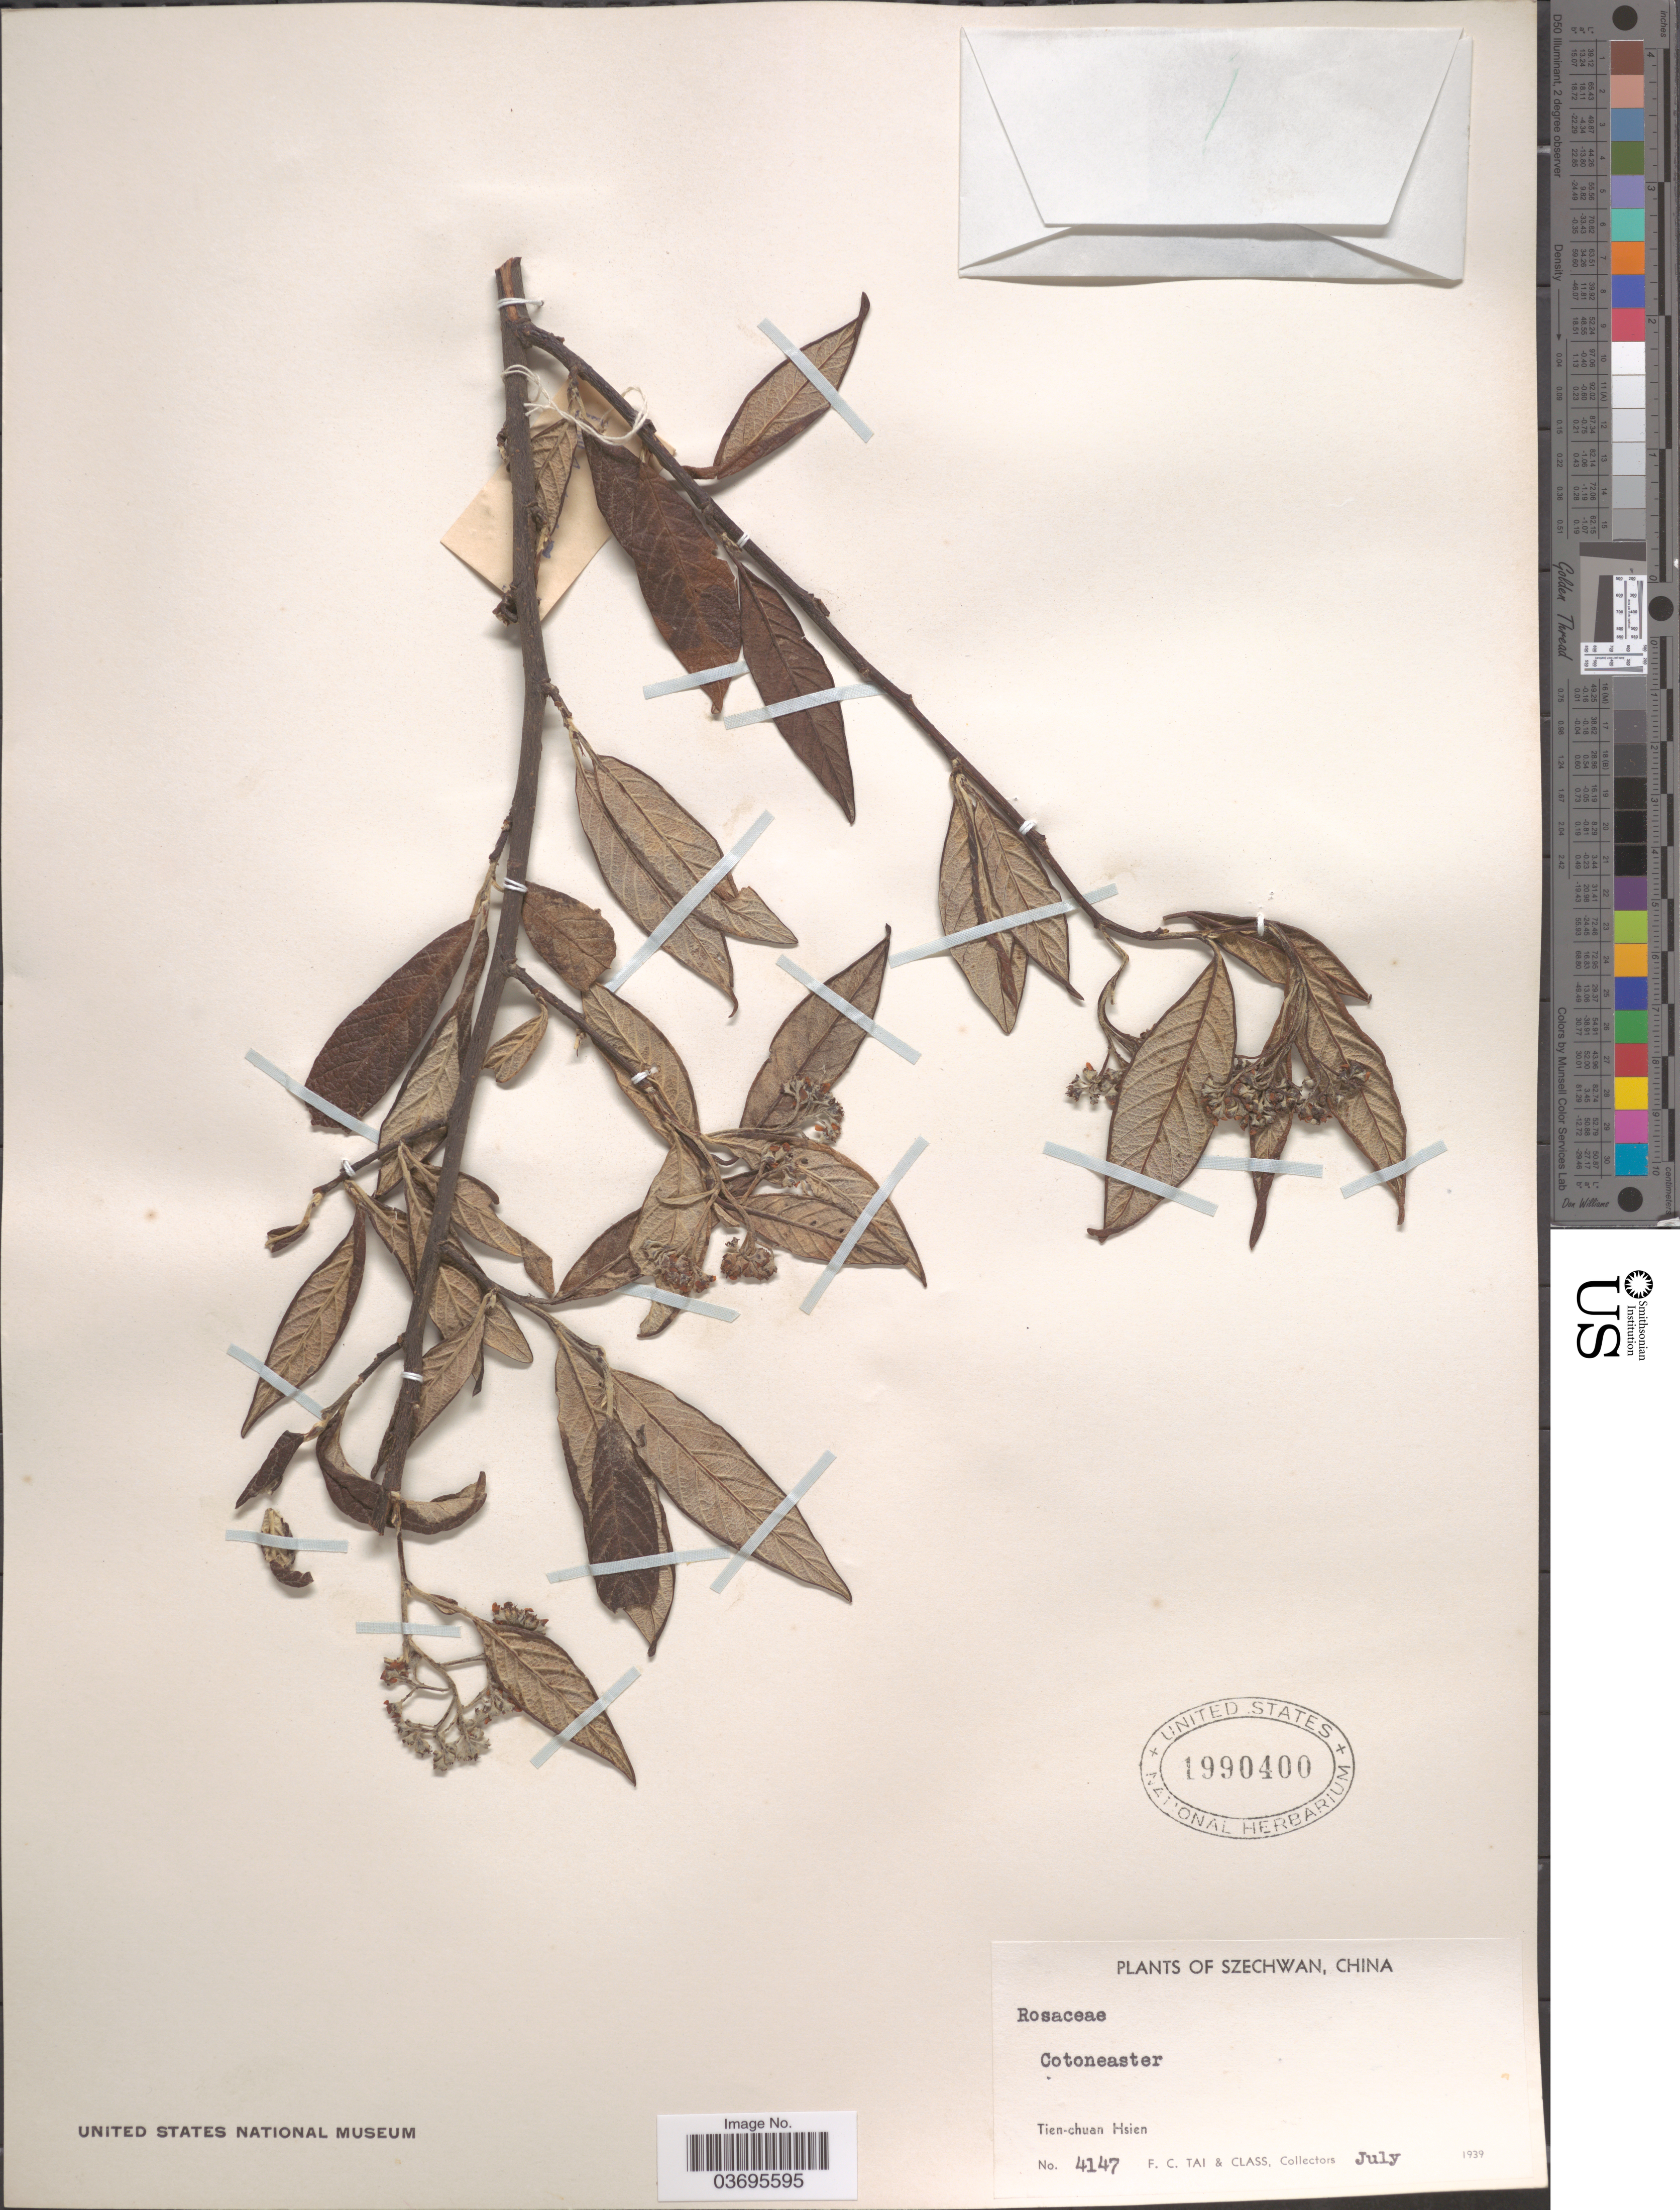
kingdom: Plantae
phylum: Tracheophyta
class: Magnoliopsida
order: Rosales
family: Rosaceae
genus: Cotoneaster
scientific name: Cotoneaster sp.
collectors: F. Tai & Class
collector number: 4147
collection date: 1939-07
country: China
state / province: Sichuan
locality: Szechwan. Tien-chuan Hsien.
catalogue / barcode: US 1990400